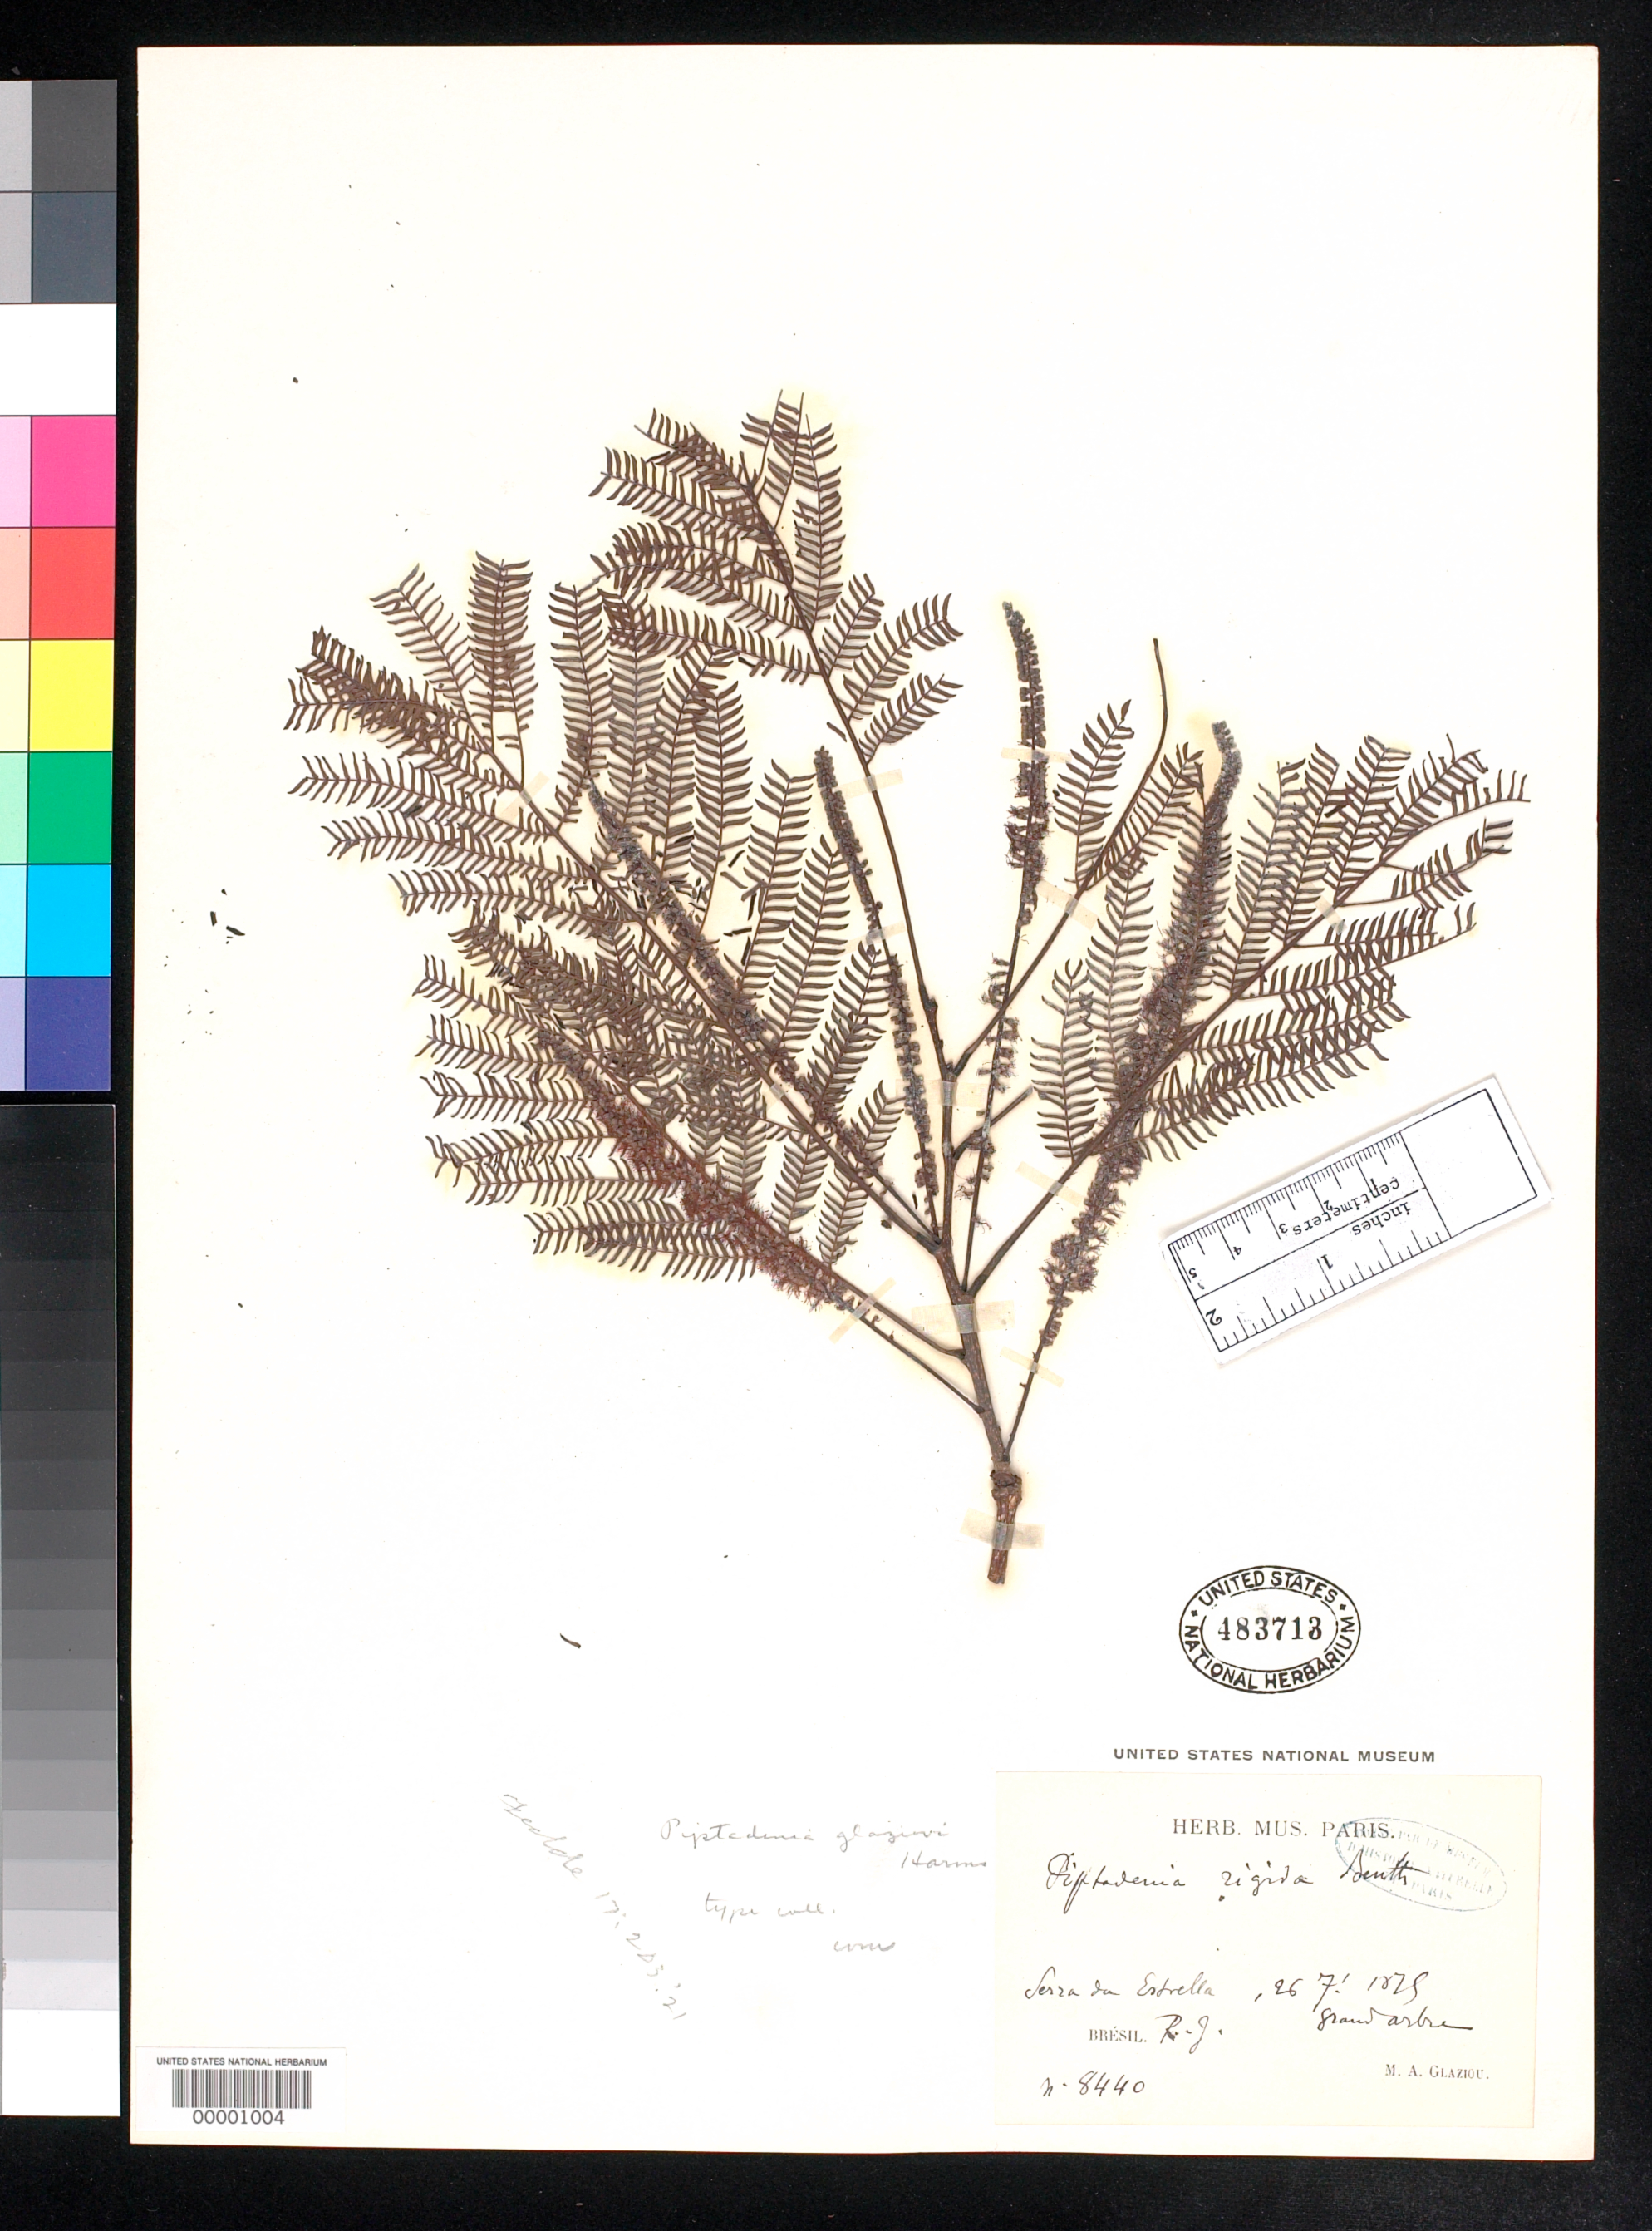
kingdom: Plantae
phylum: Tracheophyta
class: Magnoliopsida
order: Fabales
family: Fabaceae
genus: Piptadenia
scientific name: Piptadenia glaziovii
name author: Harms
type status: Isolectotype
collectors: A. F. M. Glaziou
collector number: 8440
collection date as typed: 26 Jul 1875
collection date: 1875-07-26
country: Brazil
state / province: Rio de Janeiro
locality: Serra da Estrella.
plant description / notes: Lectotypification as cited by Lewis & Lima in Arq. Jard. Bot. Rio de Janeiro 30: 54 (1991).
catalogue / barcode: US 483713